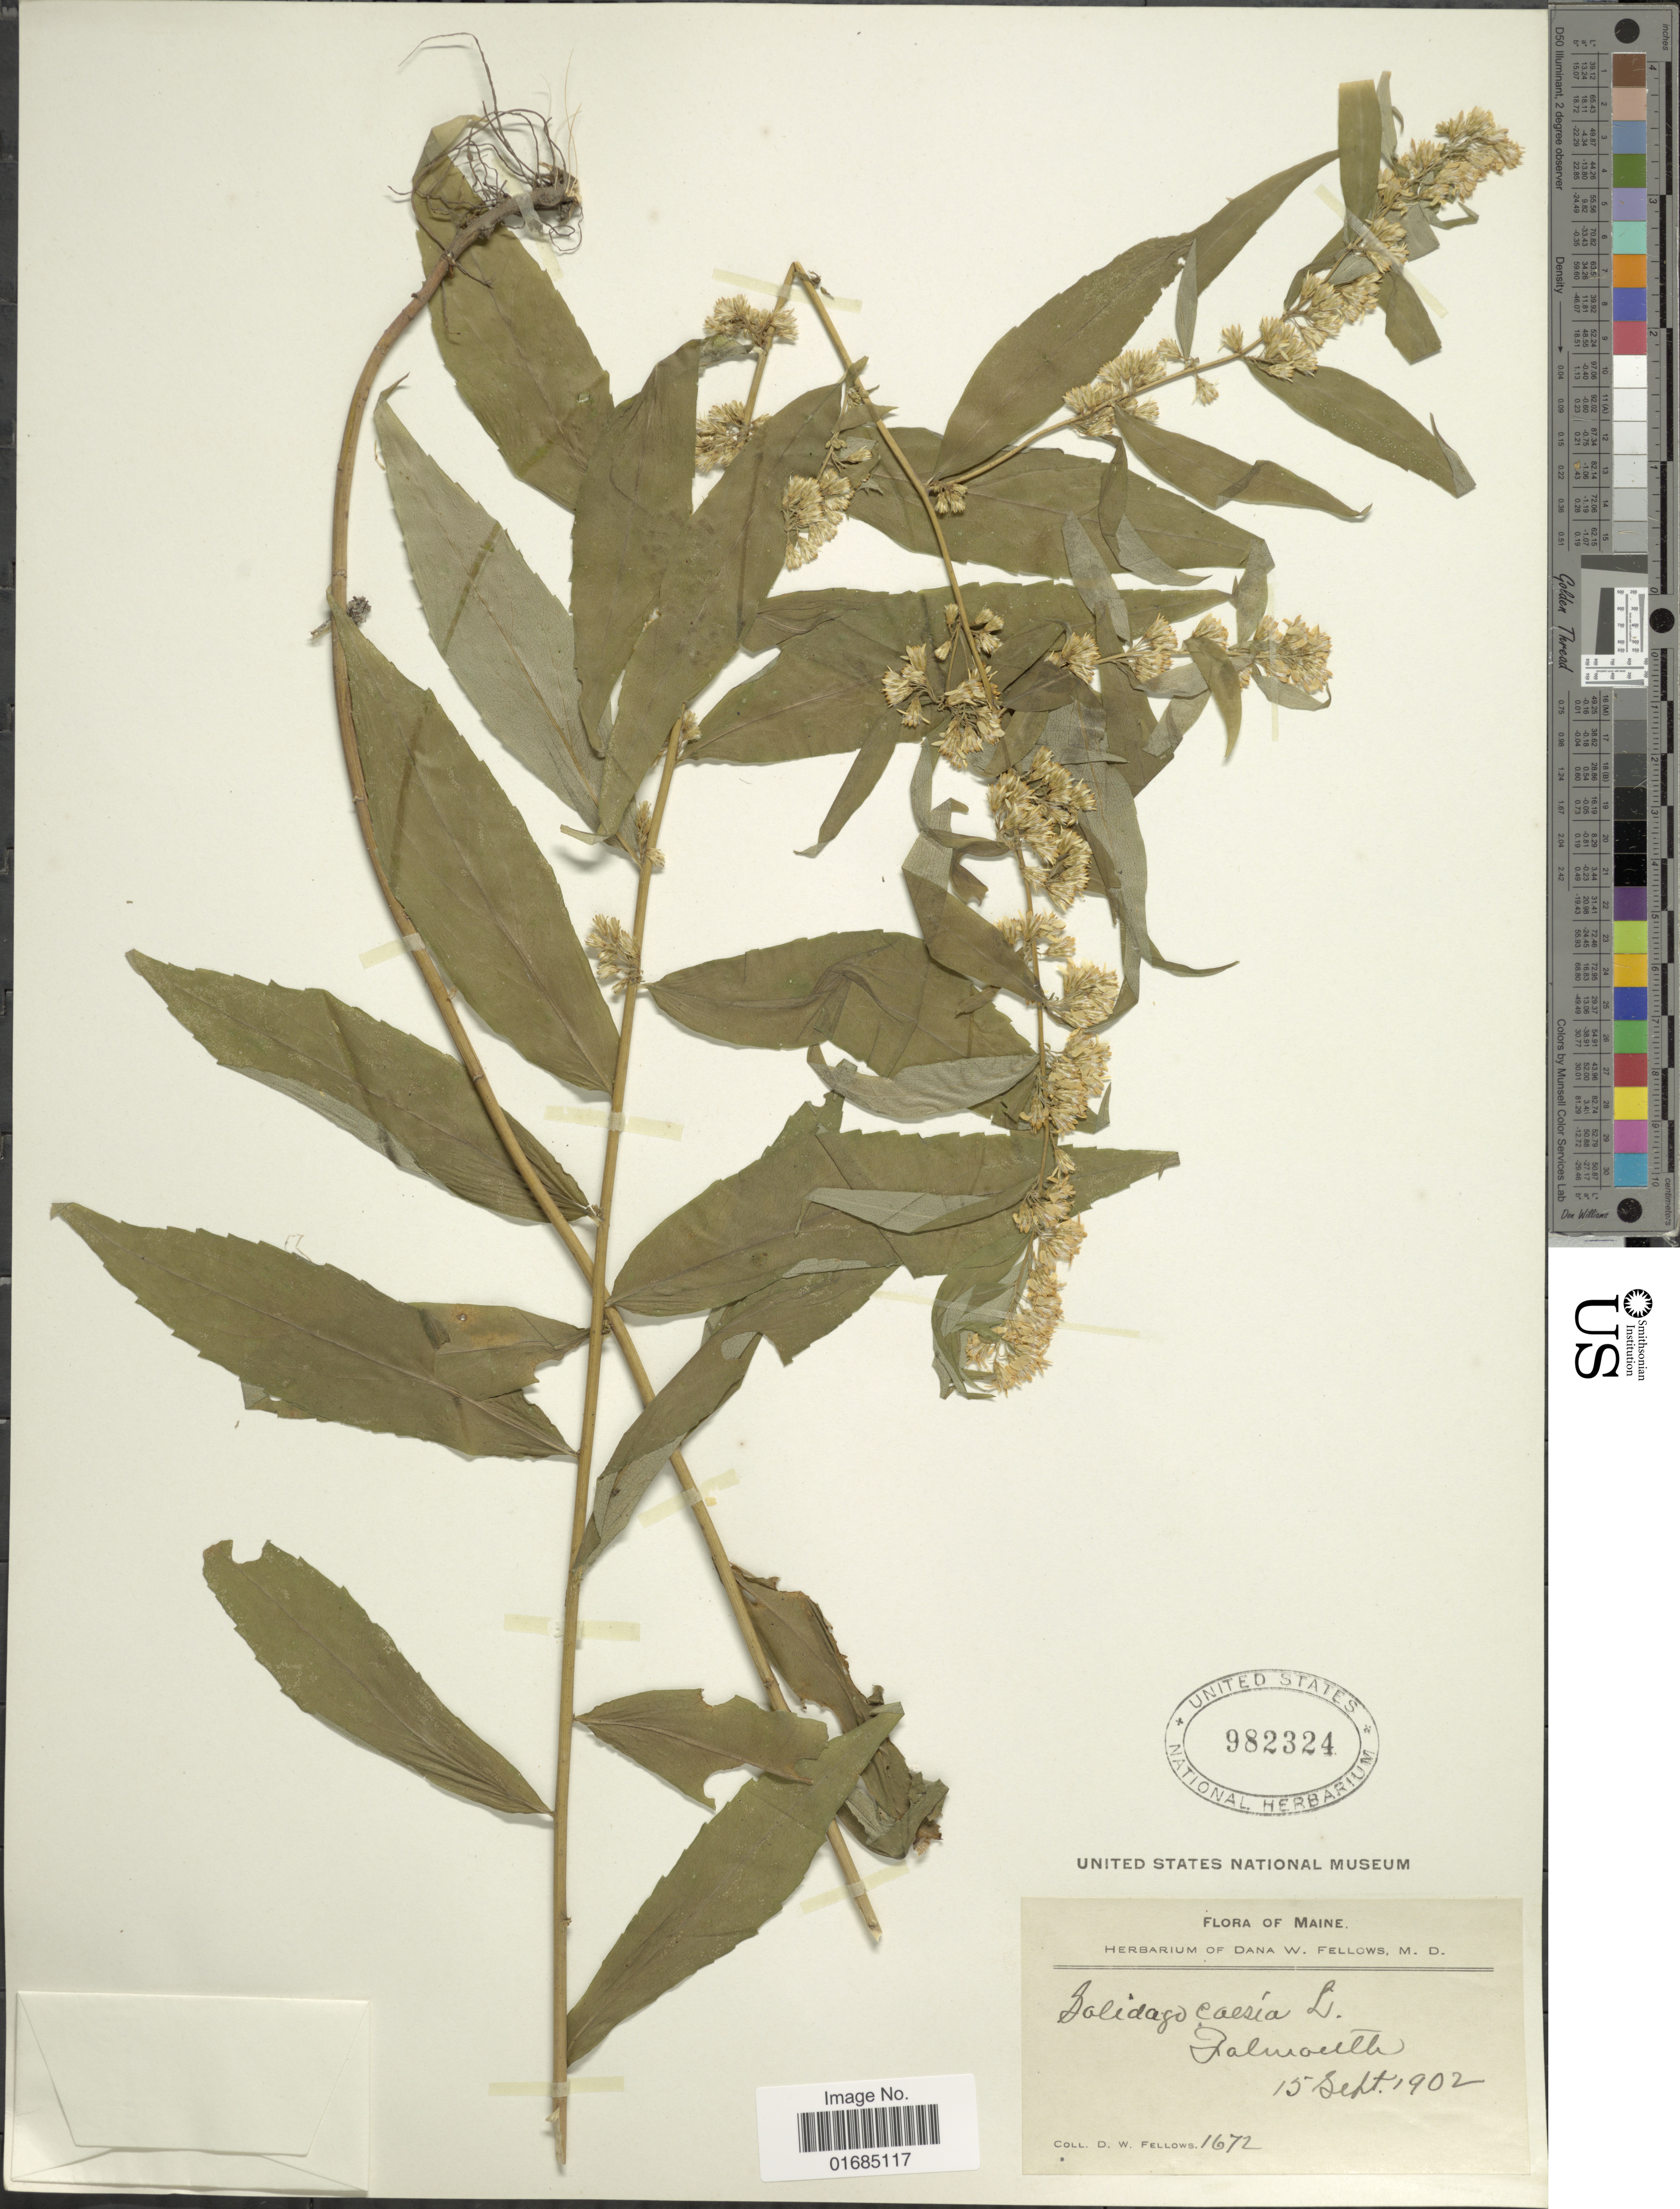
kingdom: Plantae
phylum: Tracheophyta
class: Magnoliopsida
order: Asterales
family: Asteraceae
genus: Solidago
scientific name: Solidago caesia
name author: L.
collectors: D. W. Fellows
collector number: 1672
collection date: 1902-09-15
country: United States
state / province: Maine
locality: Falmouth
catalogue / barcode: US 982324